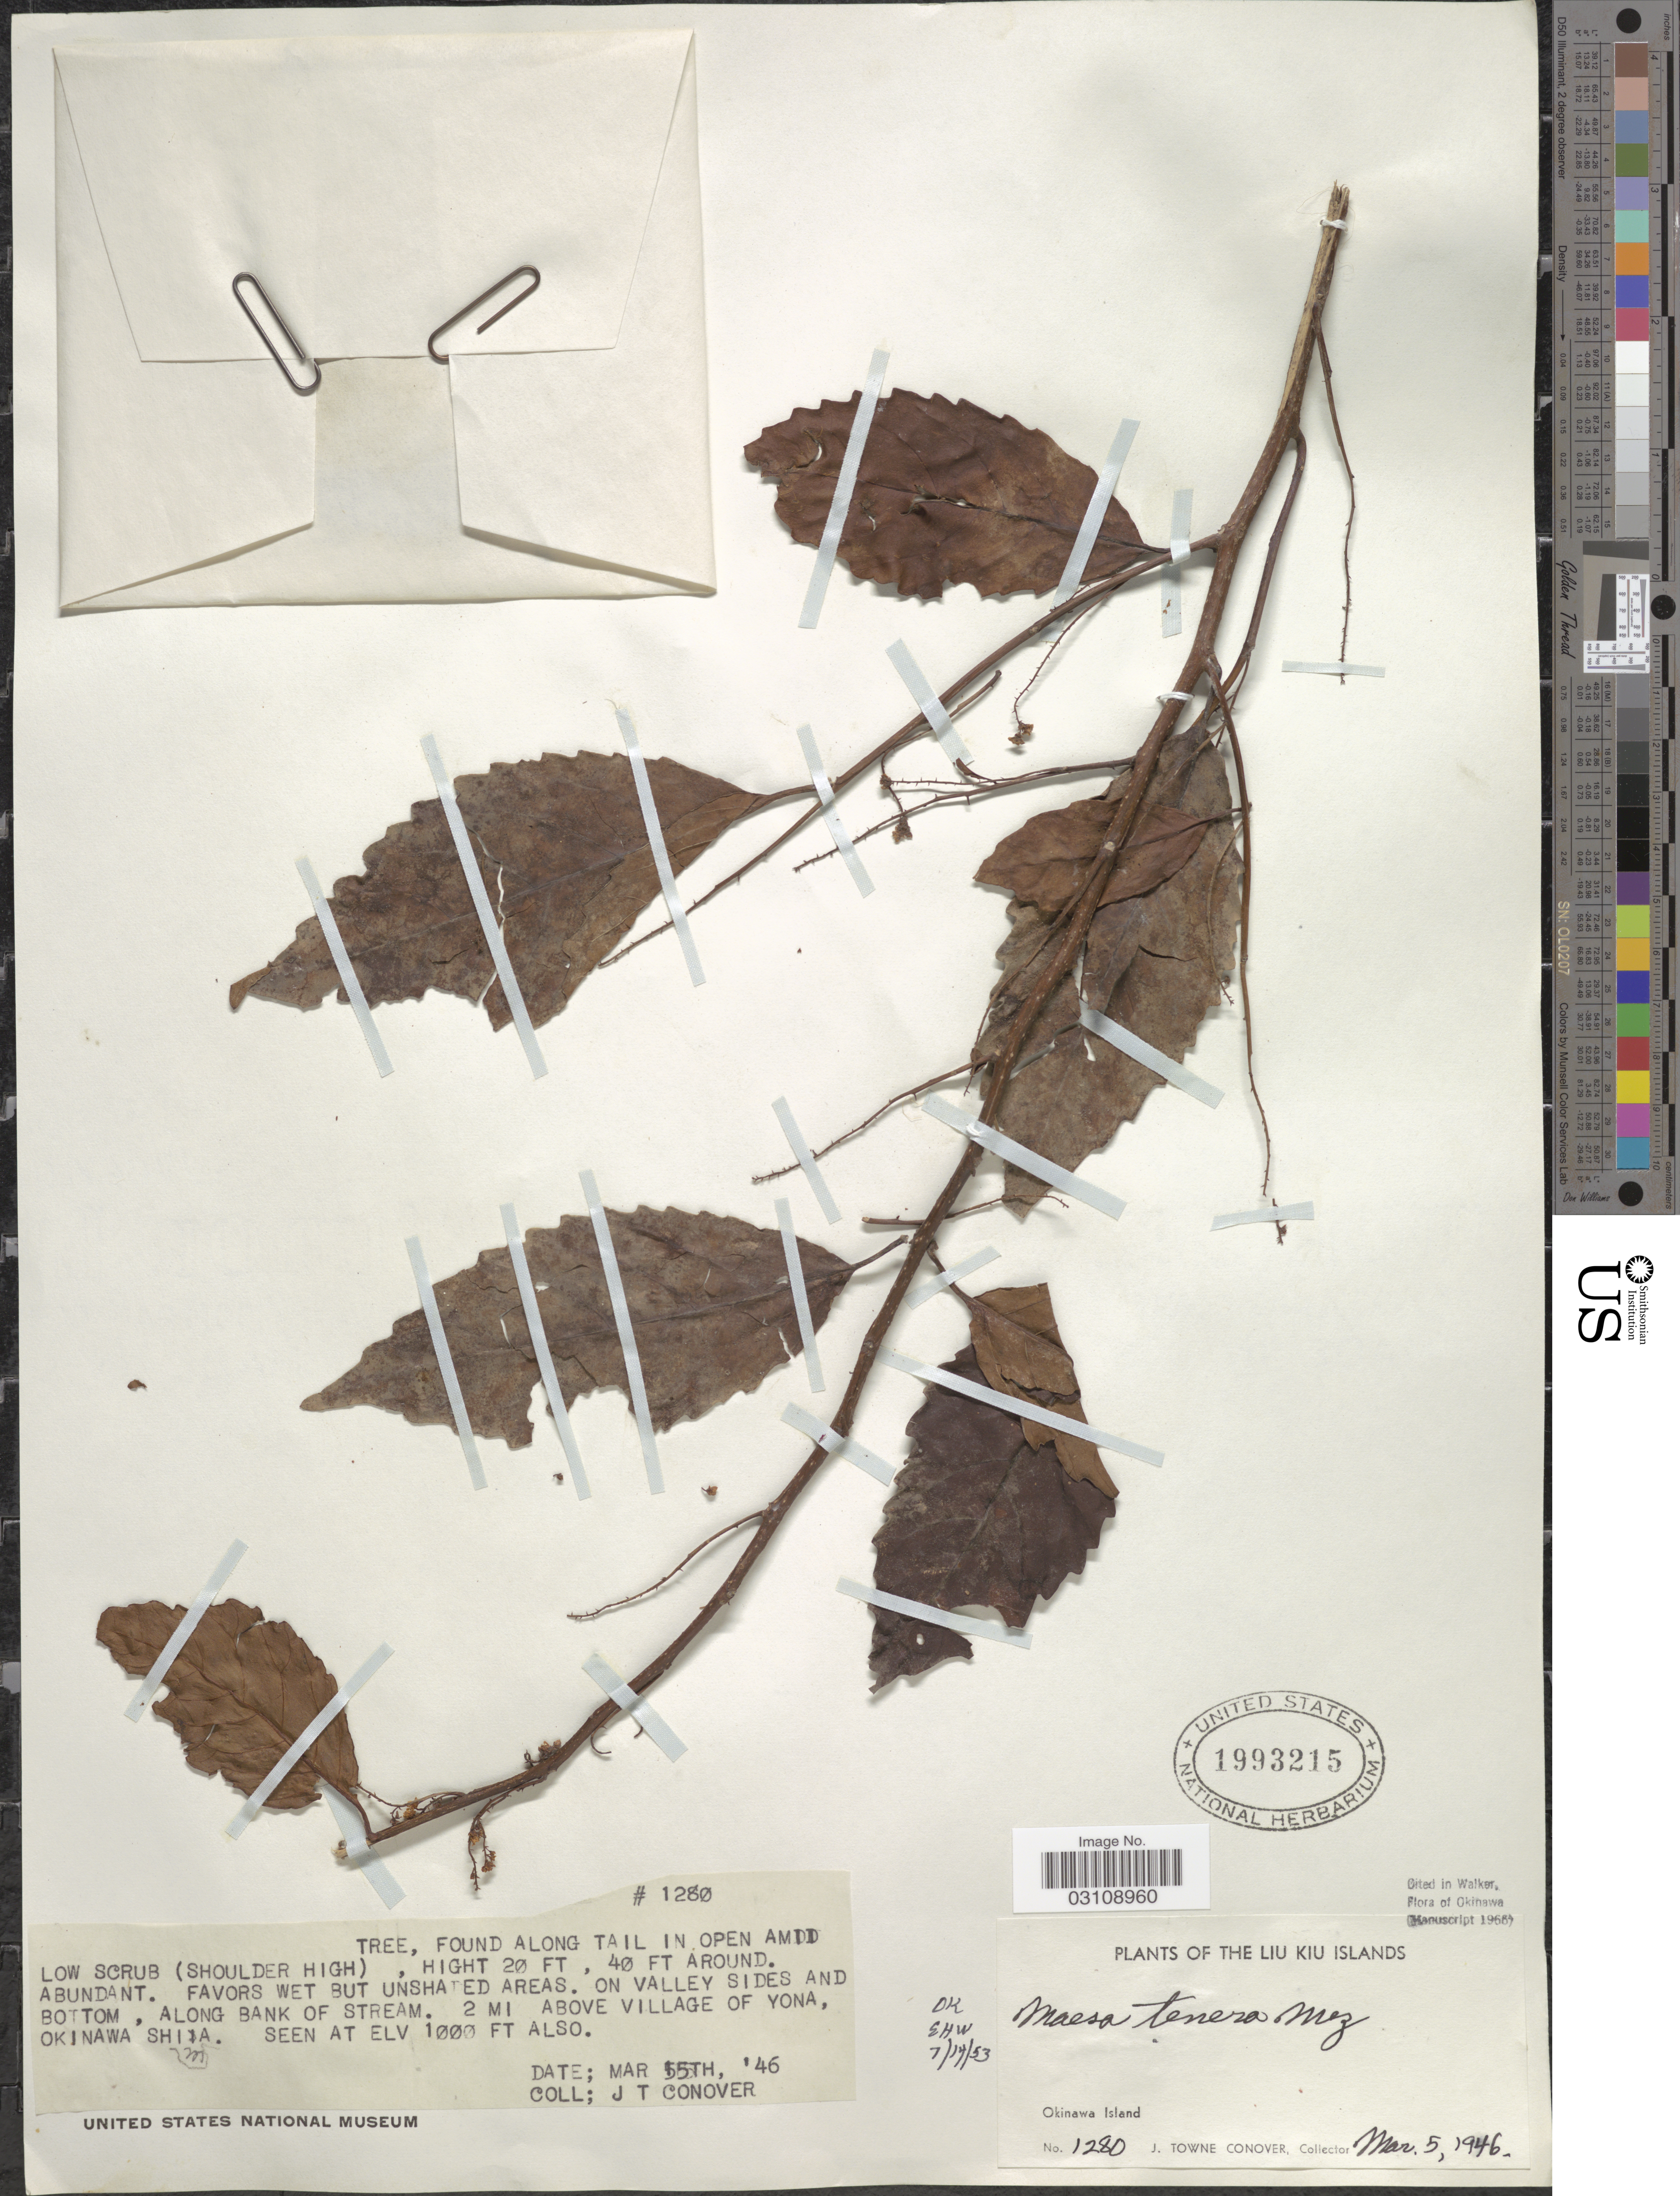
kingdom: Plantae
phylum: Tracheophyta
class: Magnoliopsida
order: Ericales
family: Primulaceae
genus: Maesa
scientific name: Maesa tenera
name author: Mez in Engl.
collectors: J. T. Conover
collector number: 1280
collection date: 1946-03-05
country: Japan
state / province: Okinawa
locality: The Liu Kiu Islands. Okinawa Island. 2 Mi above village of Yona, Okinawa Shima.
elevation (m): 305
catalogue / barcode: US 1993215